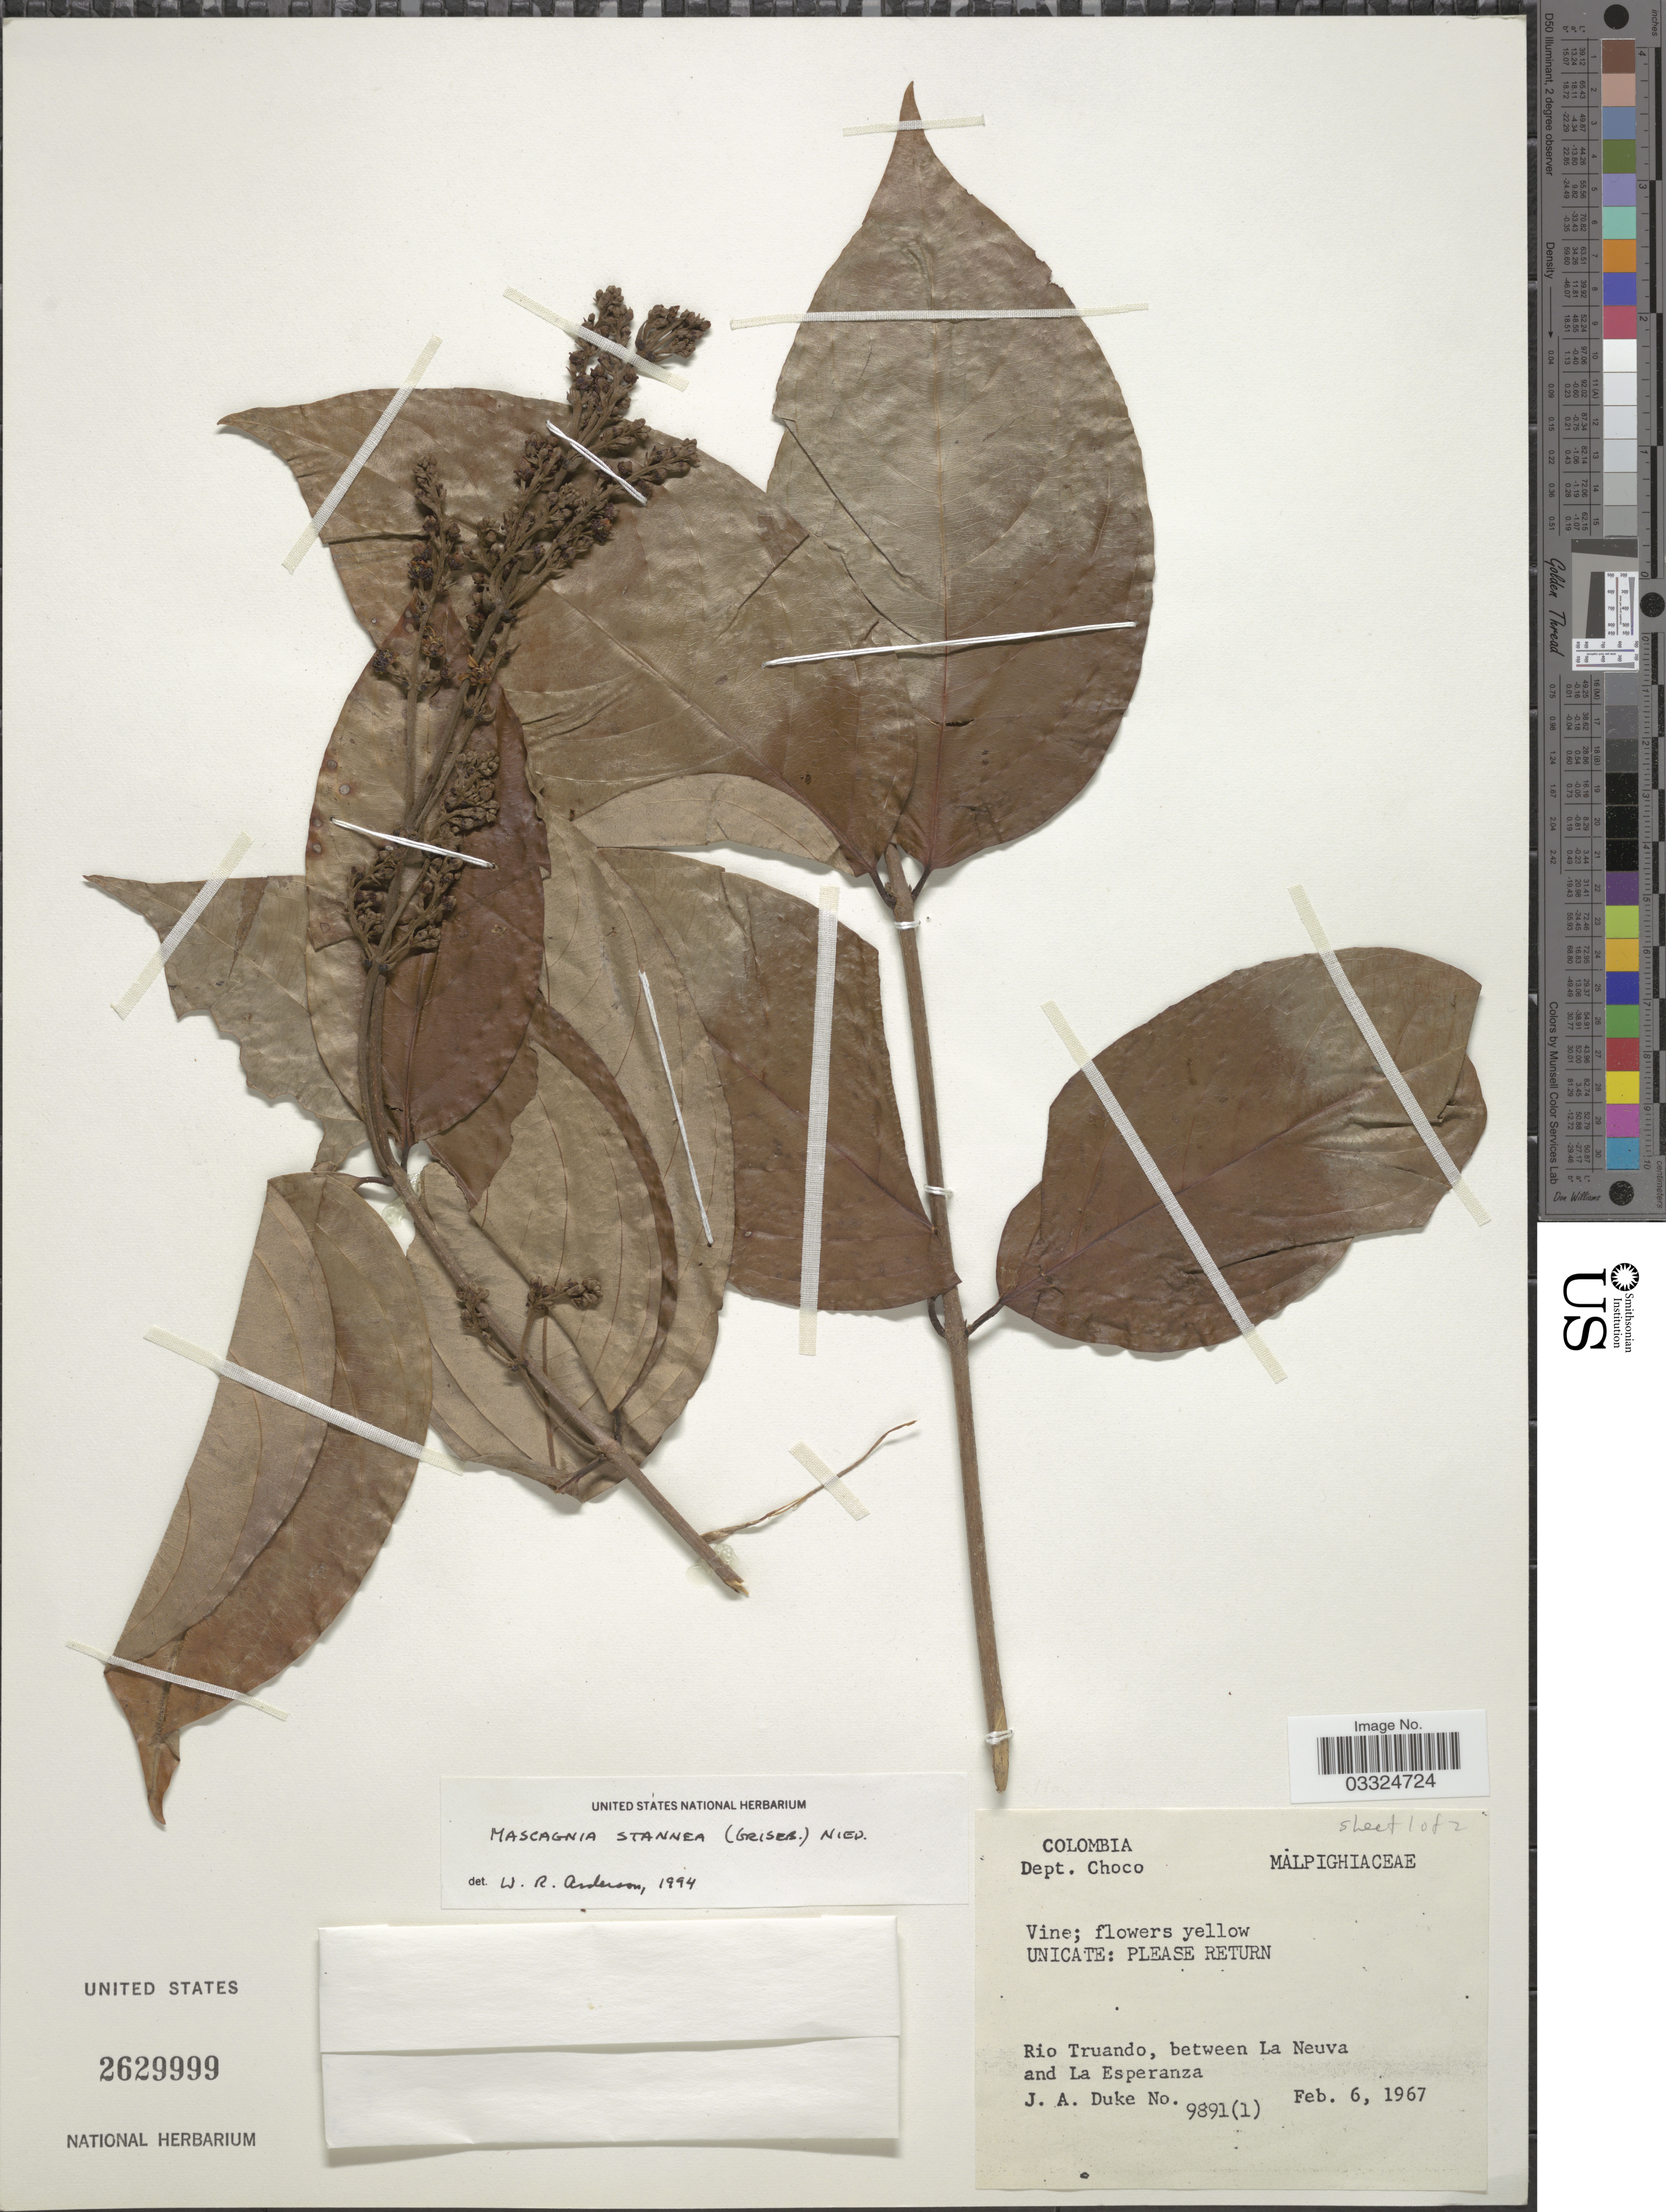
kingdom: Plantae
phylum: Tracheophyta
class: Magnoliopsida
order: Malpighiales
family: Malpighiaceae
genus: Niedenzuella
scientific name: Niedenzuella stannea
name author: (Griseb.) W.R. Anderson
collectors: J. A. Duke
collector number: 9891(1)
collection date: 1967-02-06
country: Colombia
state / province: Chocó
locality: Dept. Choco. Rio Truando, between La Nueva and La Esperanza.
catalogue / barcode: US 2629999